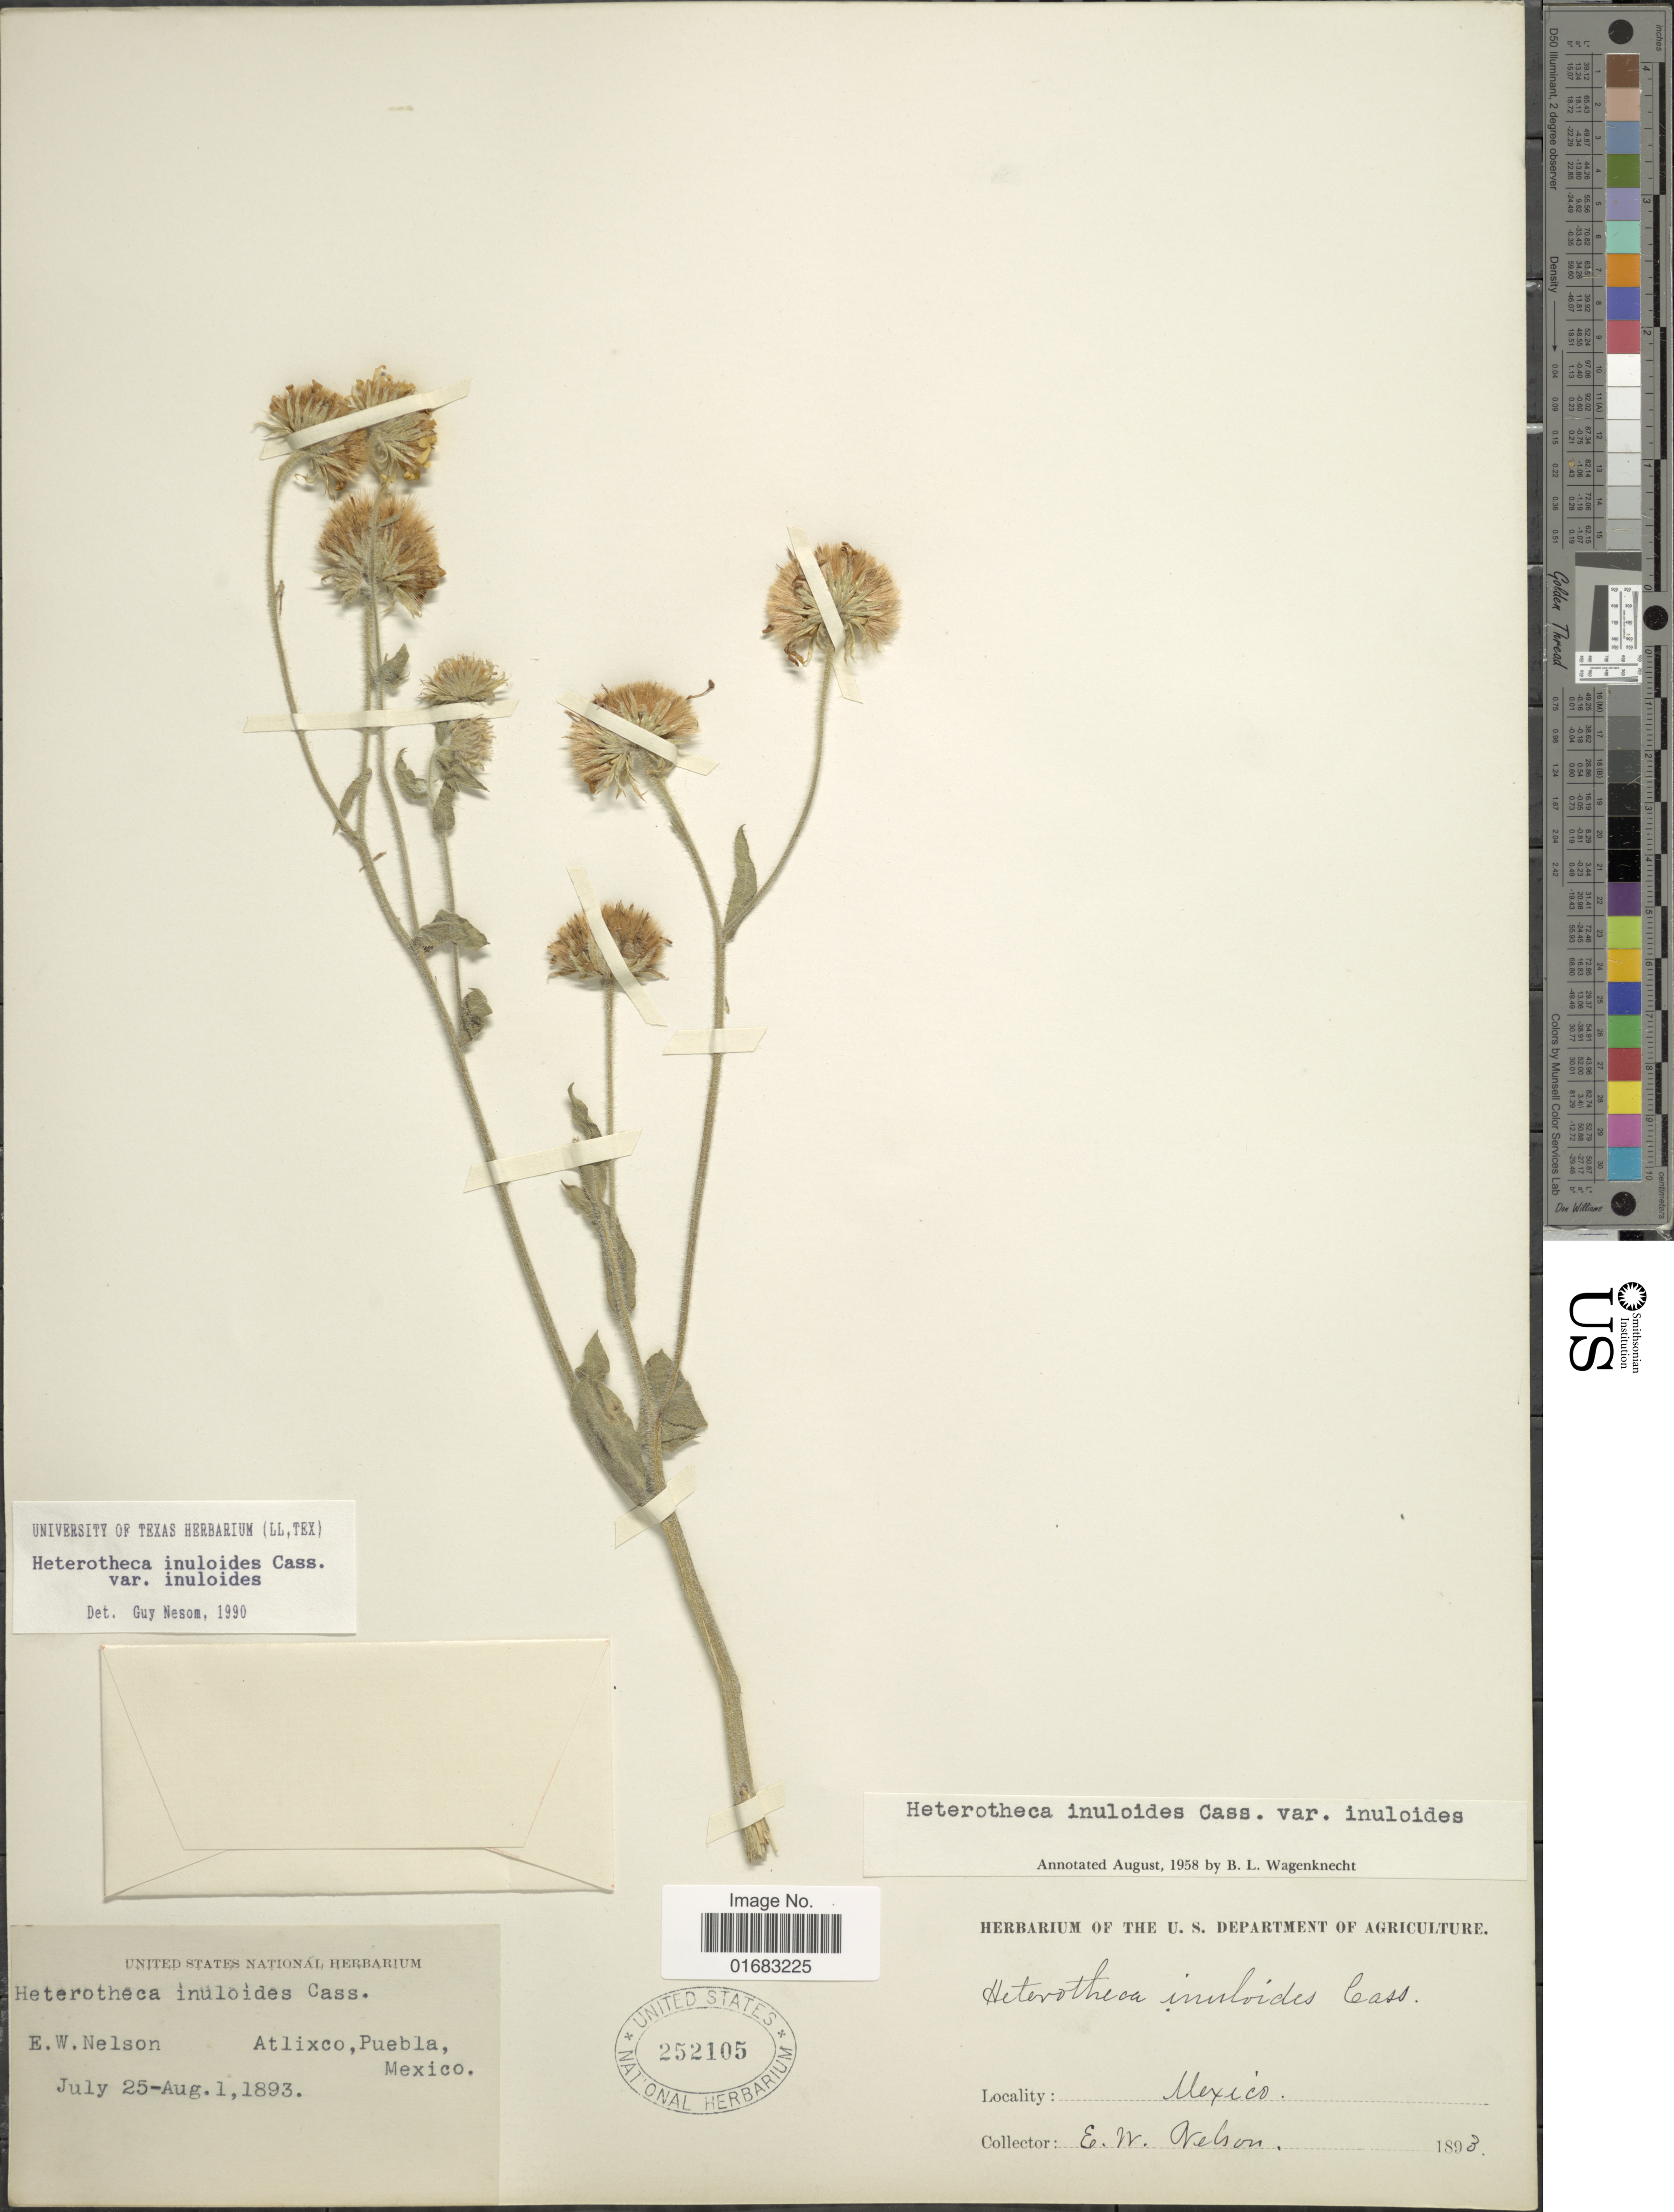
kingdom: Plantae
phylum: Tracheophyta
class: Magnoliopsida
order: Asterales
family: Asteraceae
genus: Heterotheca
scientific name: Heterotheca inuloides var. inuloides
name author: Cass.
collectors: E. W. Nelson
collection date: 1893-07-25/1893-08-01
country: Mexico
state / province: Puebla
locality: Atlixco, Puebla, Mexico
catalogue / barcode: US 252105